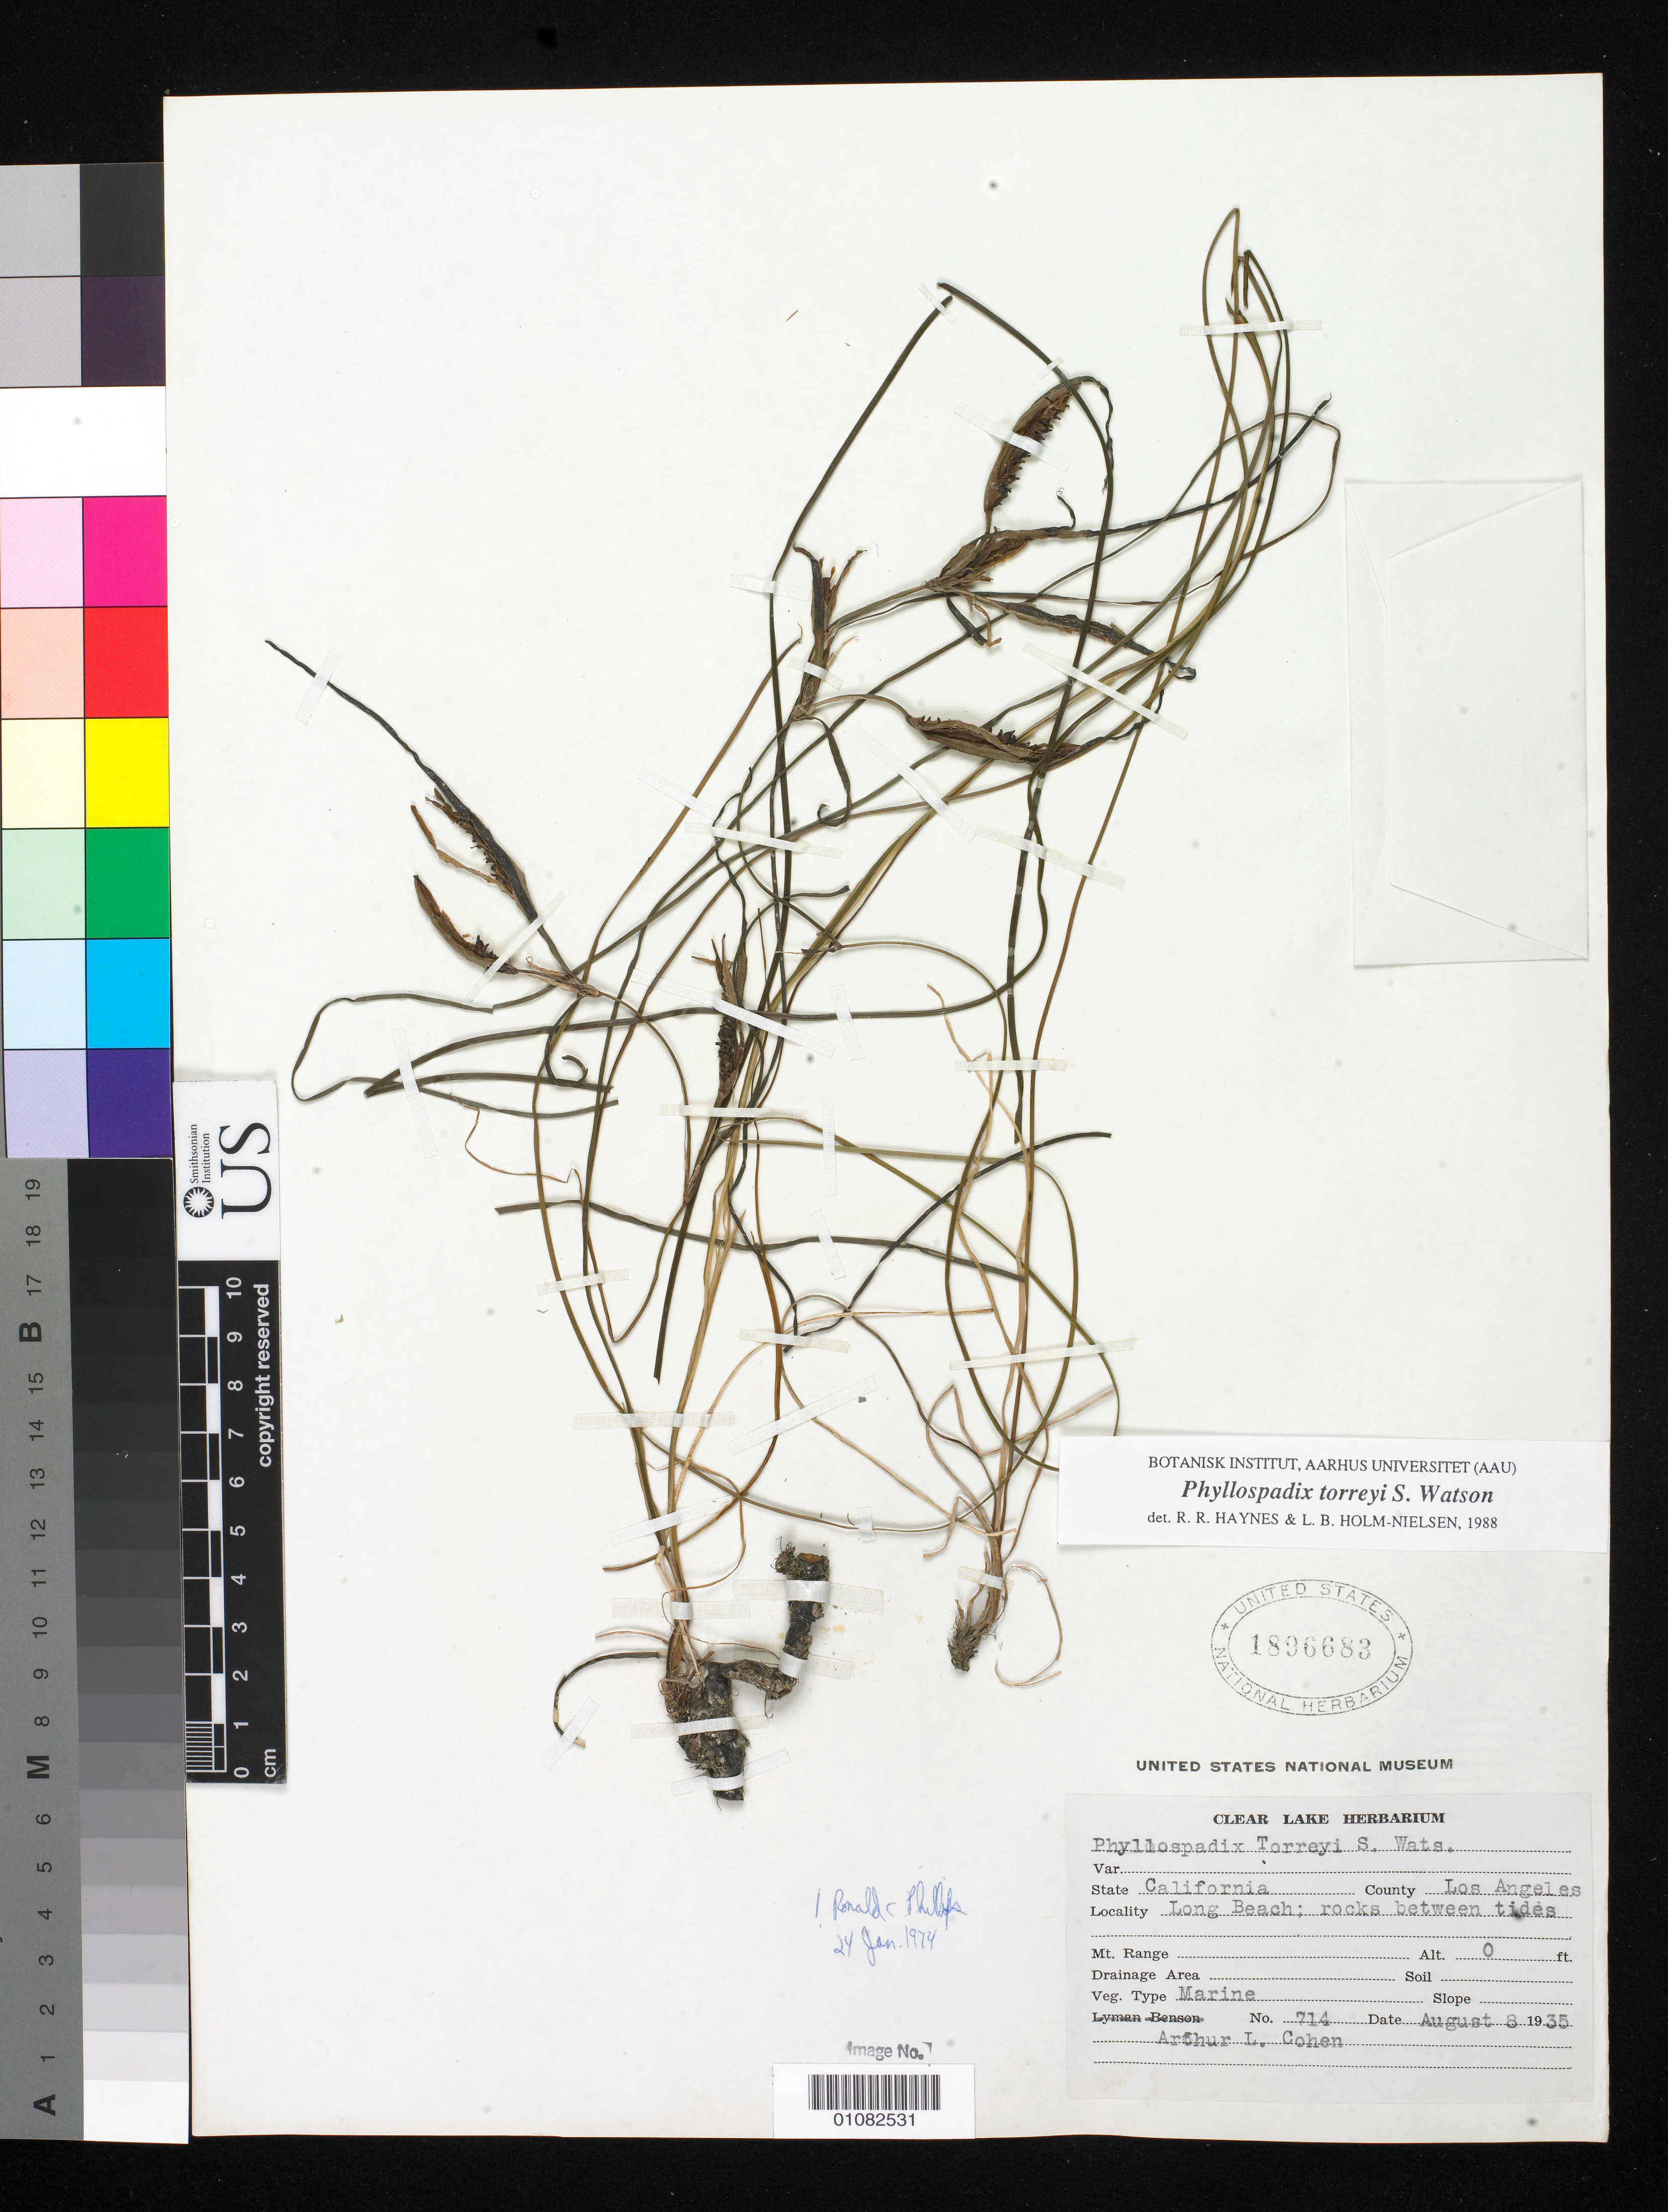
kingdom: Plantae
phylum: Tracheophyta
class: Liliopsida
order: Alismatales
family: Zosteraceae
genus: Phyllospadix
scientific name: Phyllospadix torreyi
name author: S. Watson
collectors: A. Cohen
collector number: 714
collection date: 1935-08-08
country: United States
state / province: California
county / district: Los Angeles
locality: Long Beach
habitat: rocks between tides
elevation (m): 0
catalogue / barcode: US 1896683